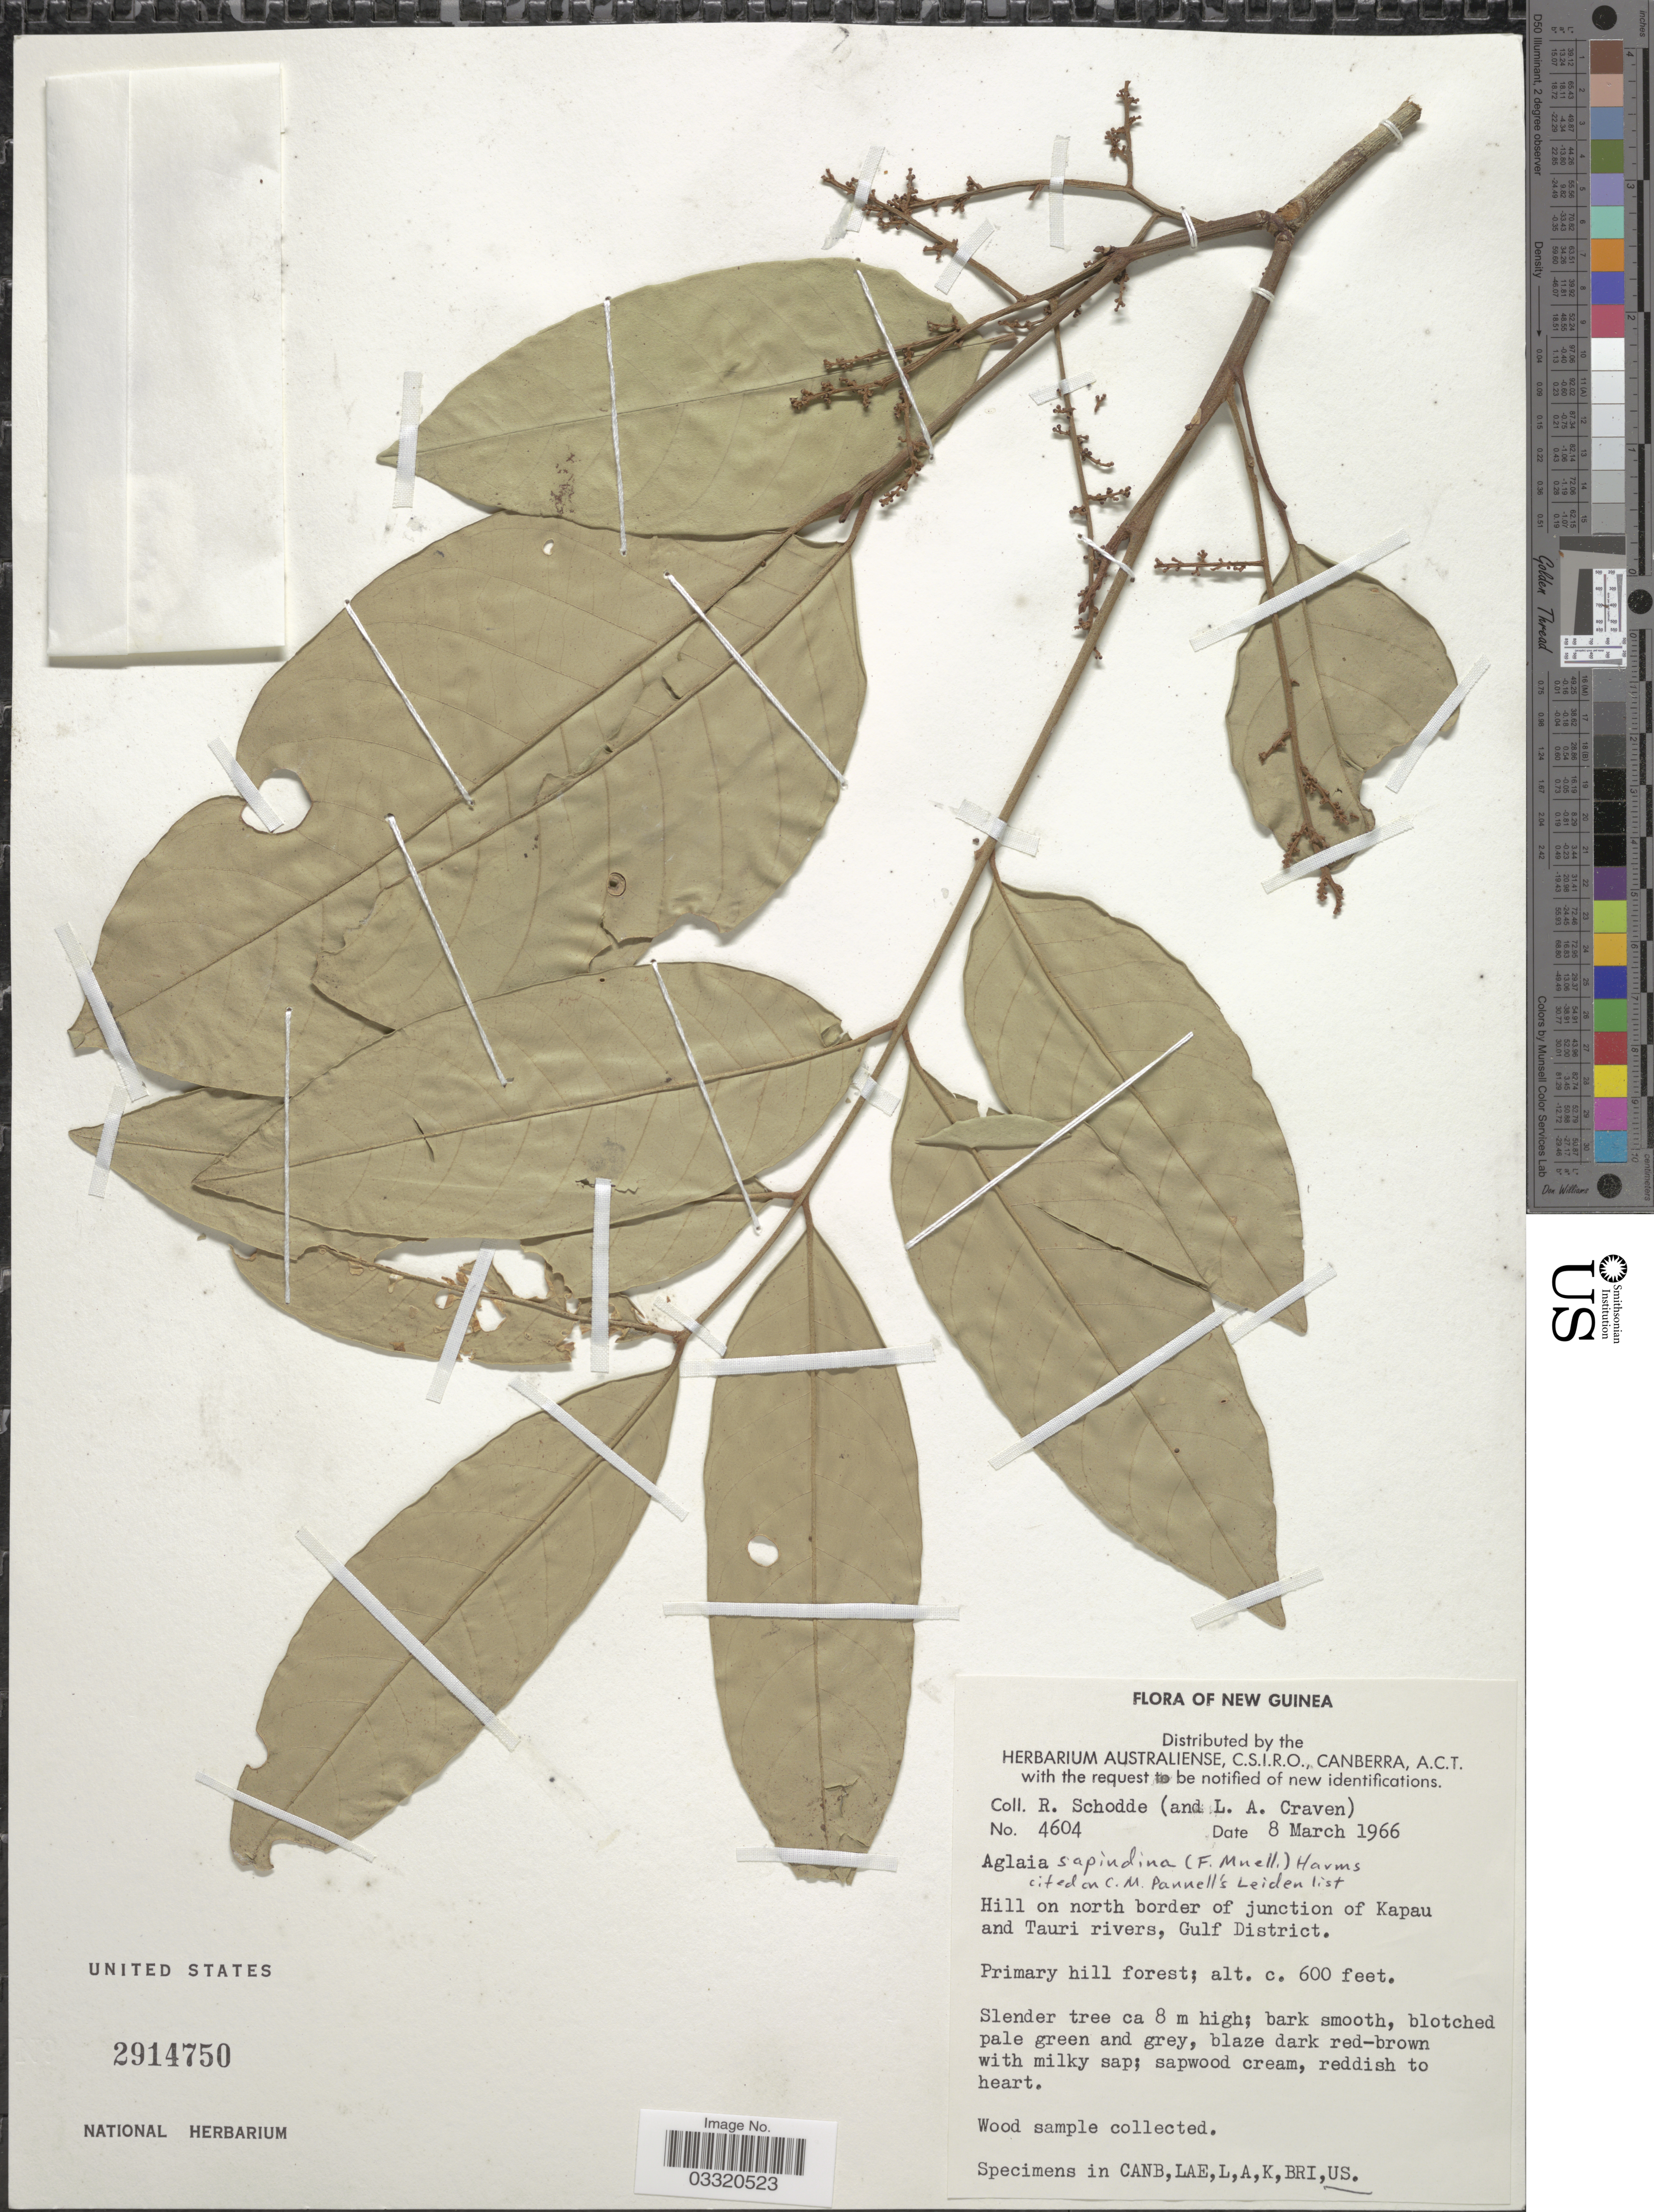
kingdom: Plantae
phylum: Tracheophyta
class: Magnoliopsida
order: Sapindales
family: Meliaceae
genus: Aglaia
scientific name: Aglaia sapindina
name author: (F. Muell.) Harms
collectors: R. Schodde & L. A. Craven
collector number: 4604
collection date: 1966-03-08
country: Papua New Guinea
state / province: Gulf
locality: New Guinea. Hill on north border of junction of Kapua and Tauri rivers, Gulf District.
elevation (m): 183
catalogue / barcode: US 2914750